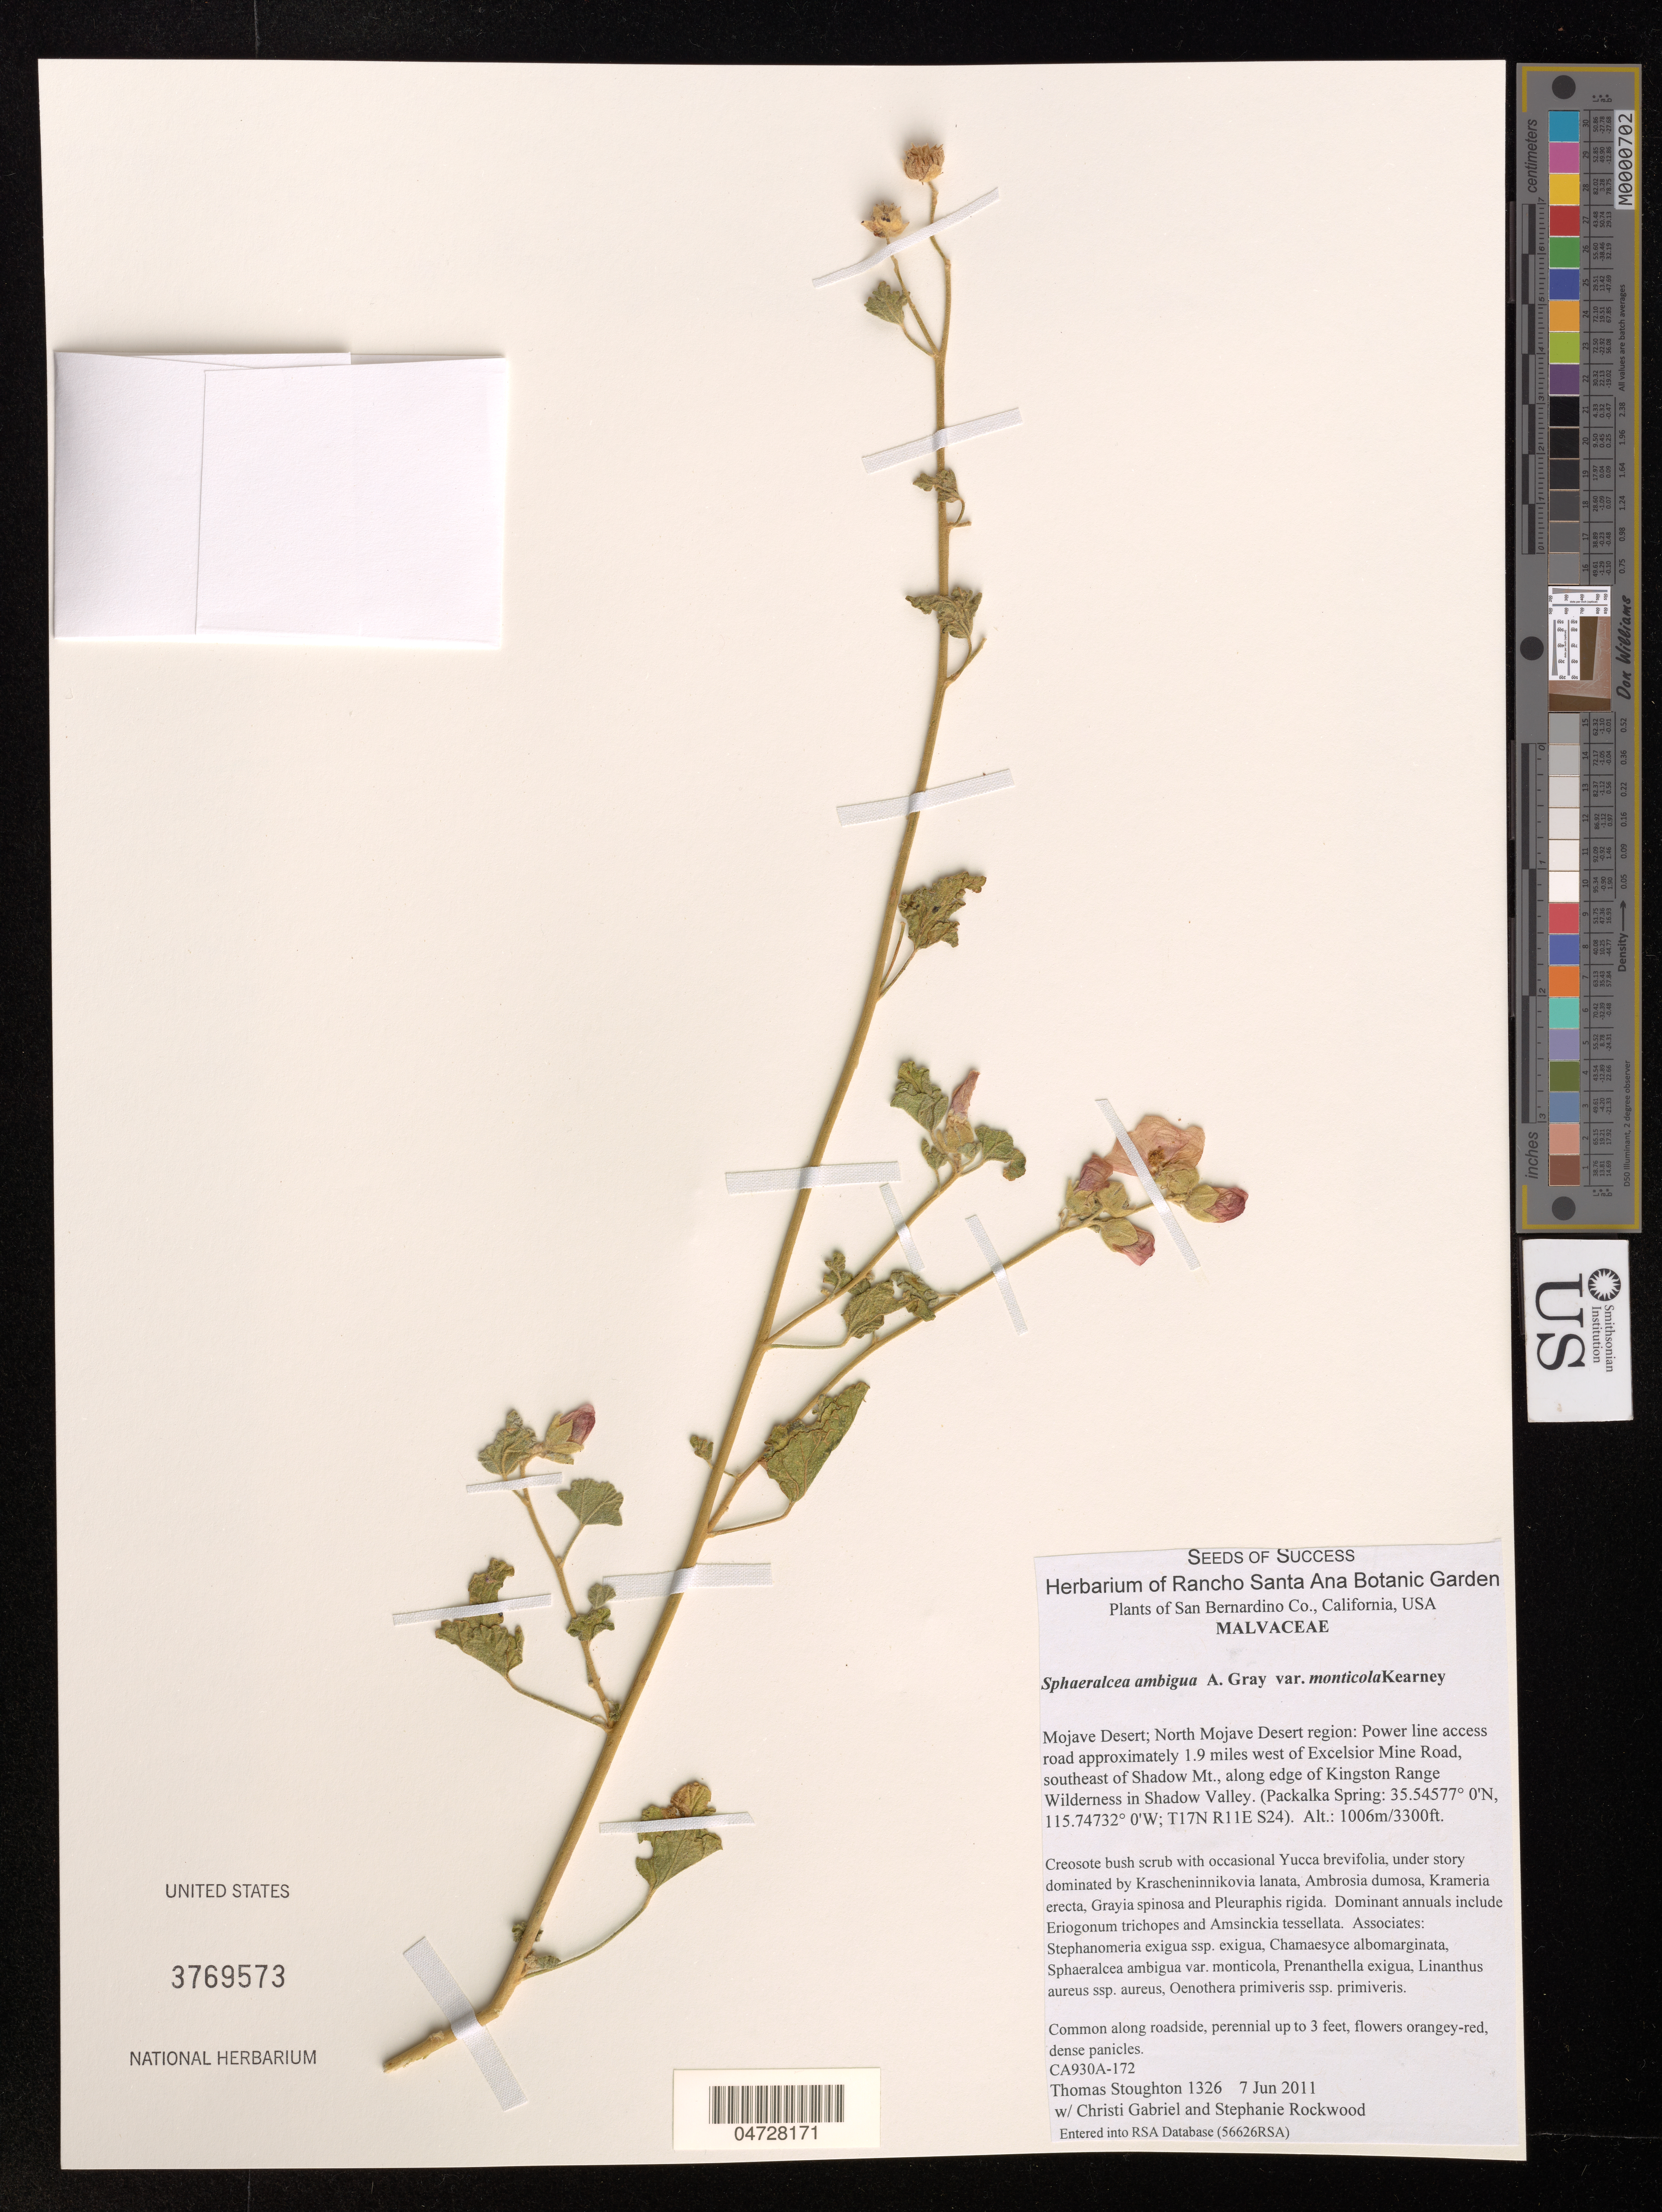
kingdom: Plantae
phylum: Tracheophyta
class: Magnoliopsida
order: Malvales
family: Malvaceae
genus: Sphaeralcea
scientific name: Sphaeralcea ambigua var. monticola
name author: (Kearney) Kearney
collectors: T. Stoughton, C. Gabriel & S. Rockwood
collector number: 1326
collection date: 2011-06-07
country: United States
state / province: California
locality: San Bernardino Co., Mojave Desert; North Mojave Desert region: Power line access road approximately 1.9 miles west of Excelsior Mine Road, southeast of Shadow Mt., along edge of Kingston Range.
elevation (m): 1006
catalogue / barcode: US 3769573